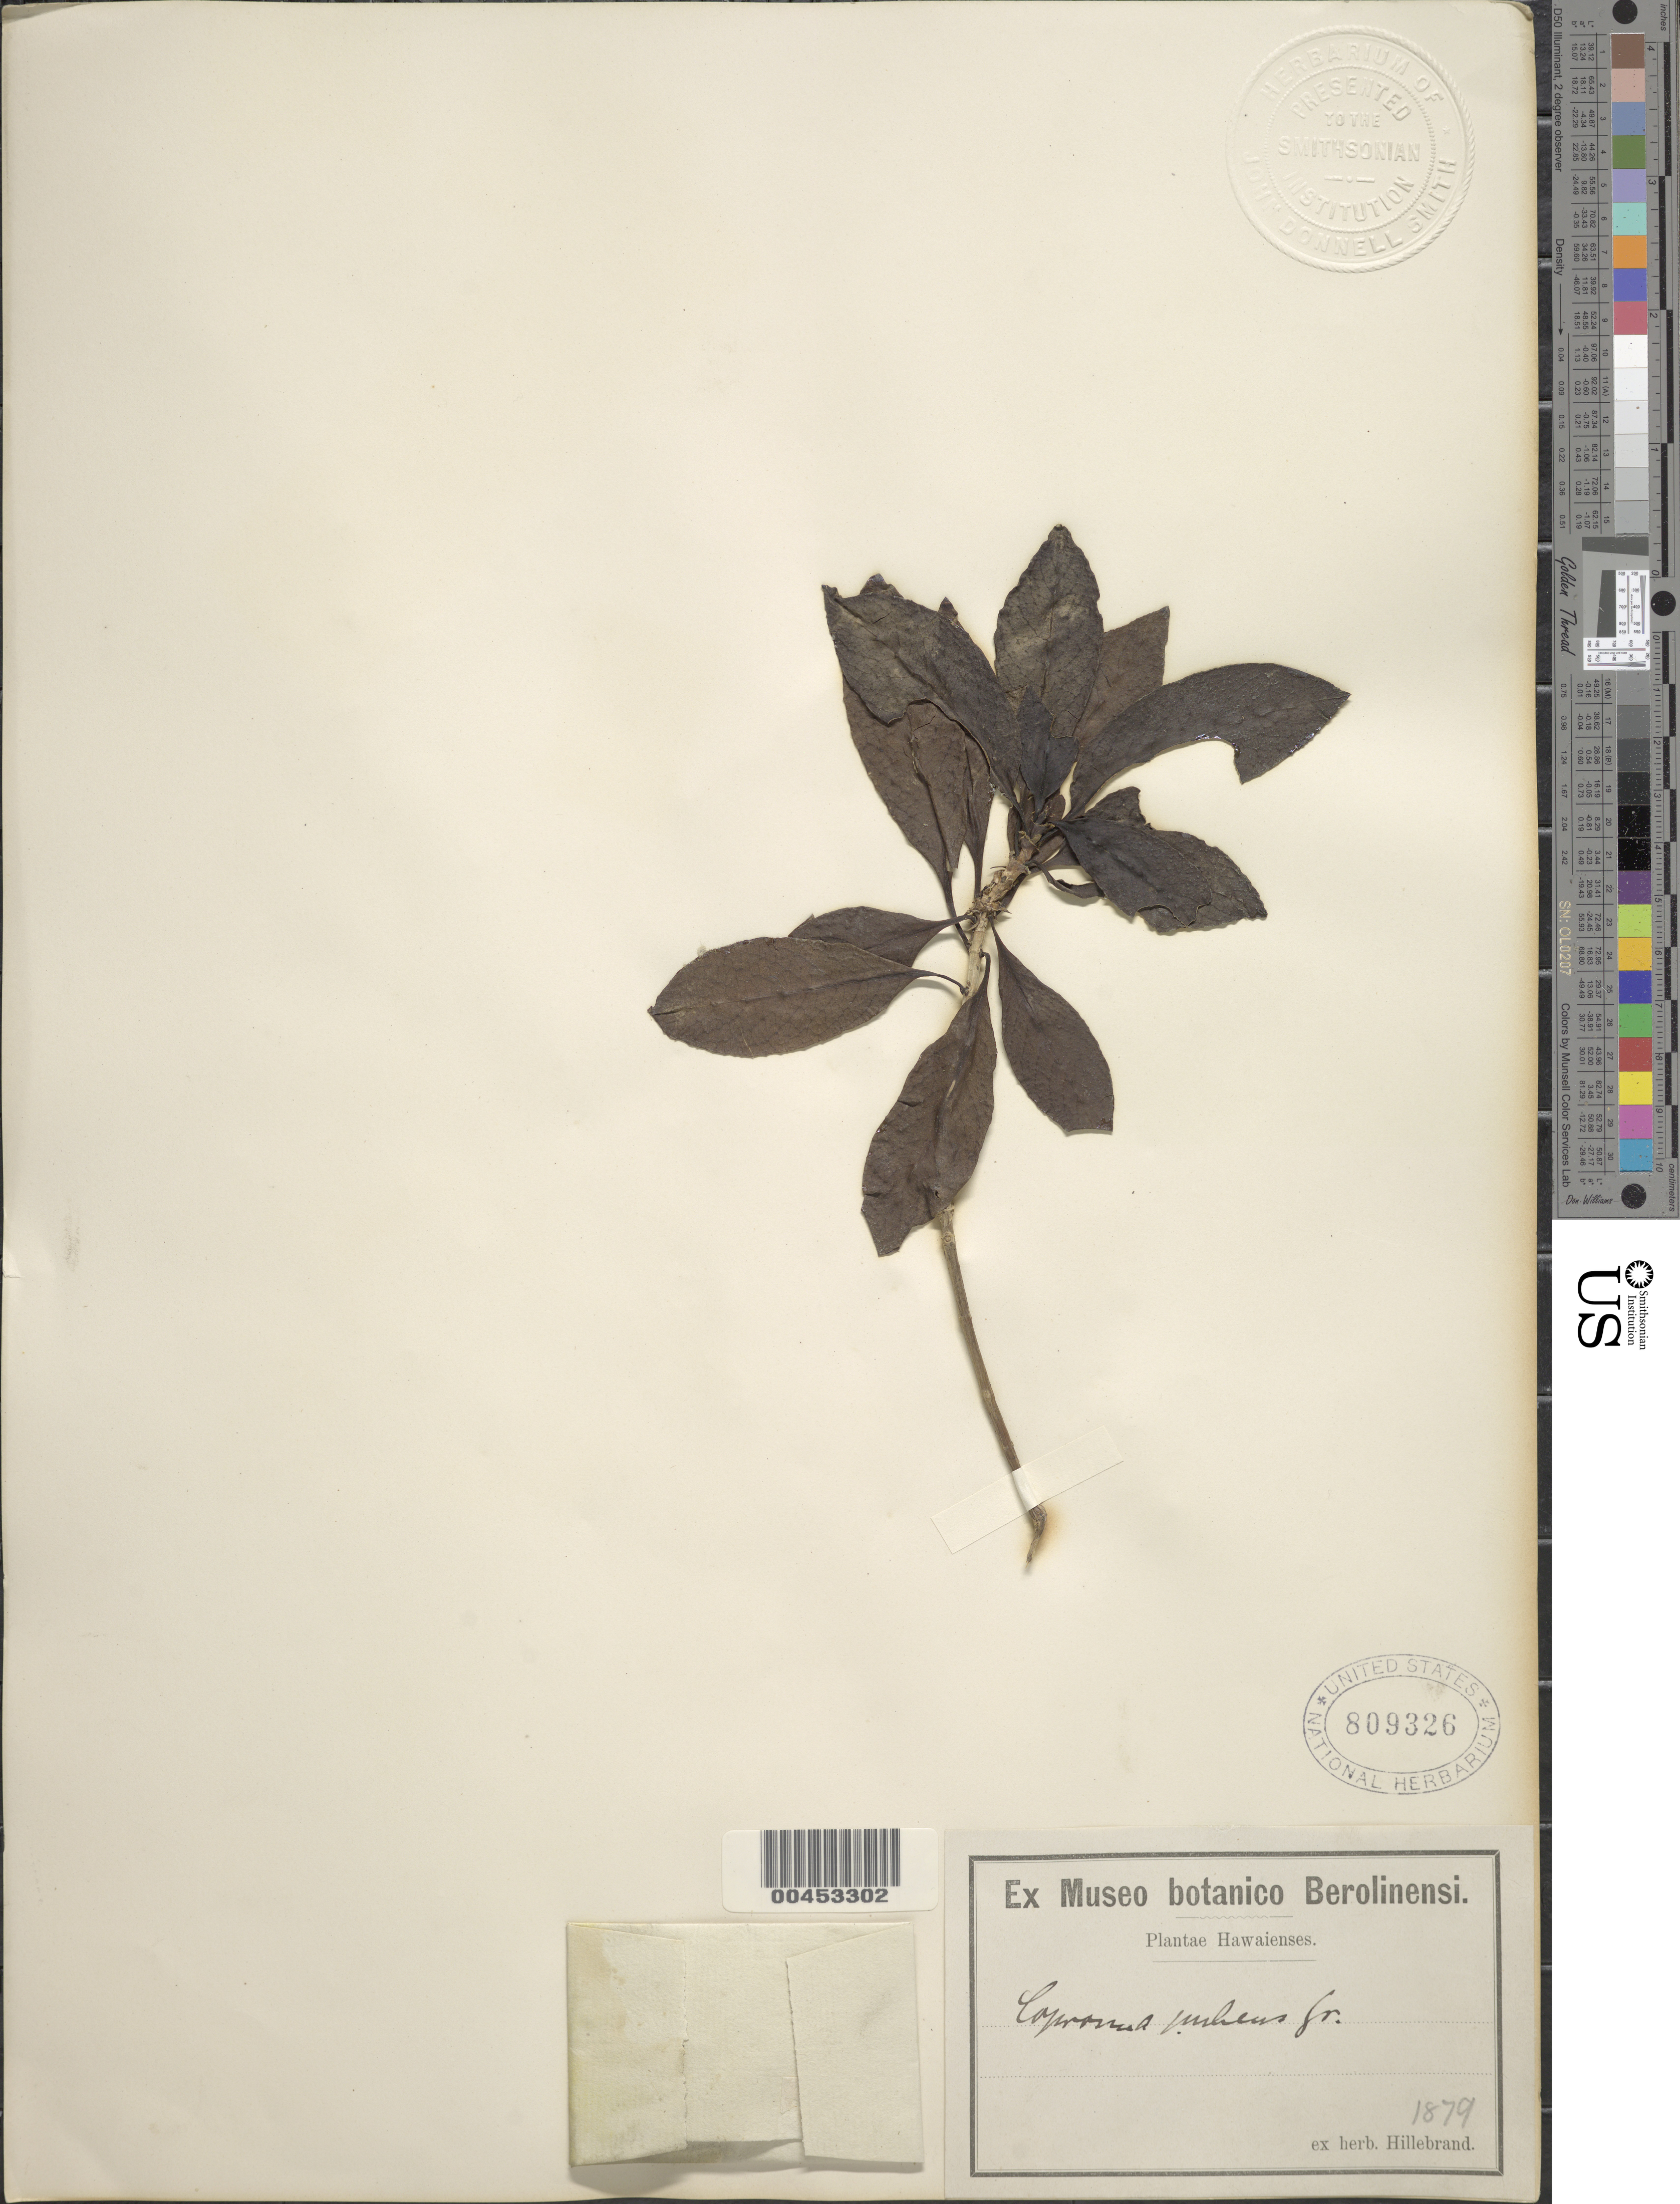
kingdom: Plantae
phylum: Tracheophyta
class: Magnoliopsida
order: Gentianales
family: Rubiaceae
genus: Coprosma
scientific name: Coprosma pubens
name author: A. Gray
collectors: W. Hillebrand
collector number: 1879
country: United States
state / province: Hawaii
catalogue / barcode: US 809326